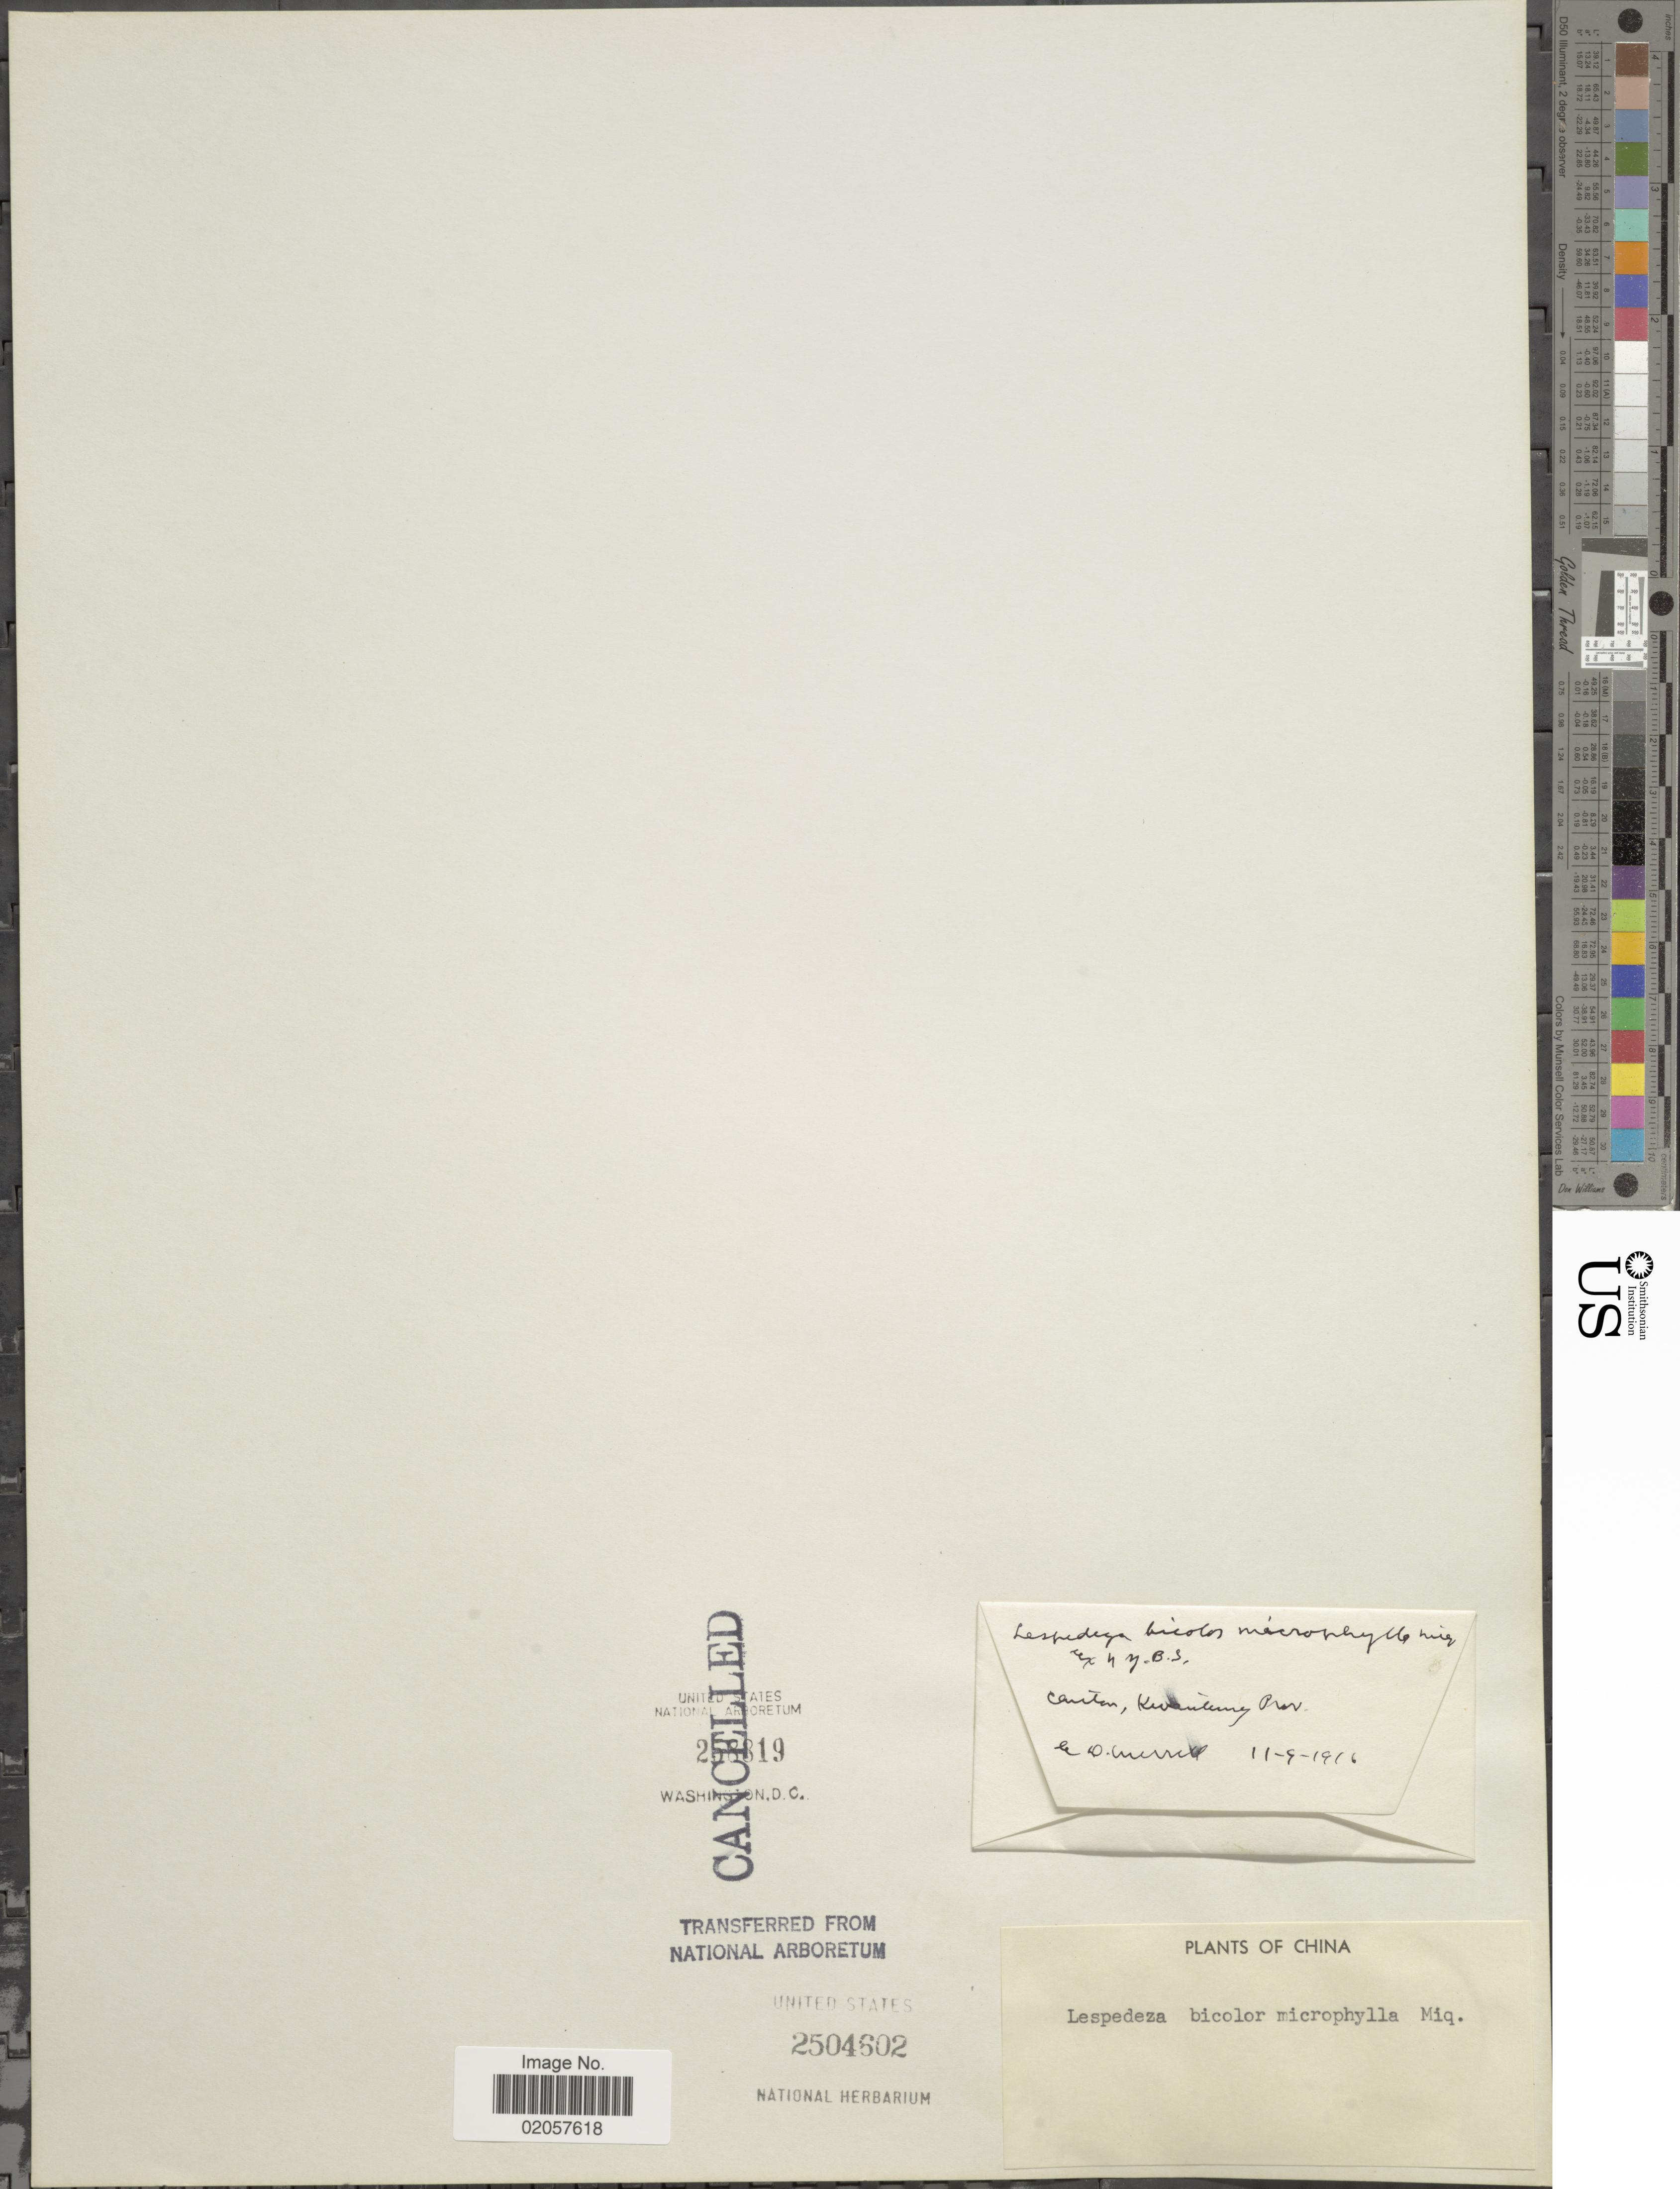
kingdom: Plantae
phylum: Tracheophyta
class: Magnoliopsida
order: Fabales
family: Fabaceae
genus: Lespedeza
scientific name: Lespedeza bicolor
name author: Turcz.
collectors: E. D. Merrill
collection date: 1916-09-11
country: China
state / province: Guangdong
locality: Canton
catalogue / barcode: US 2504602